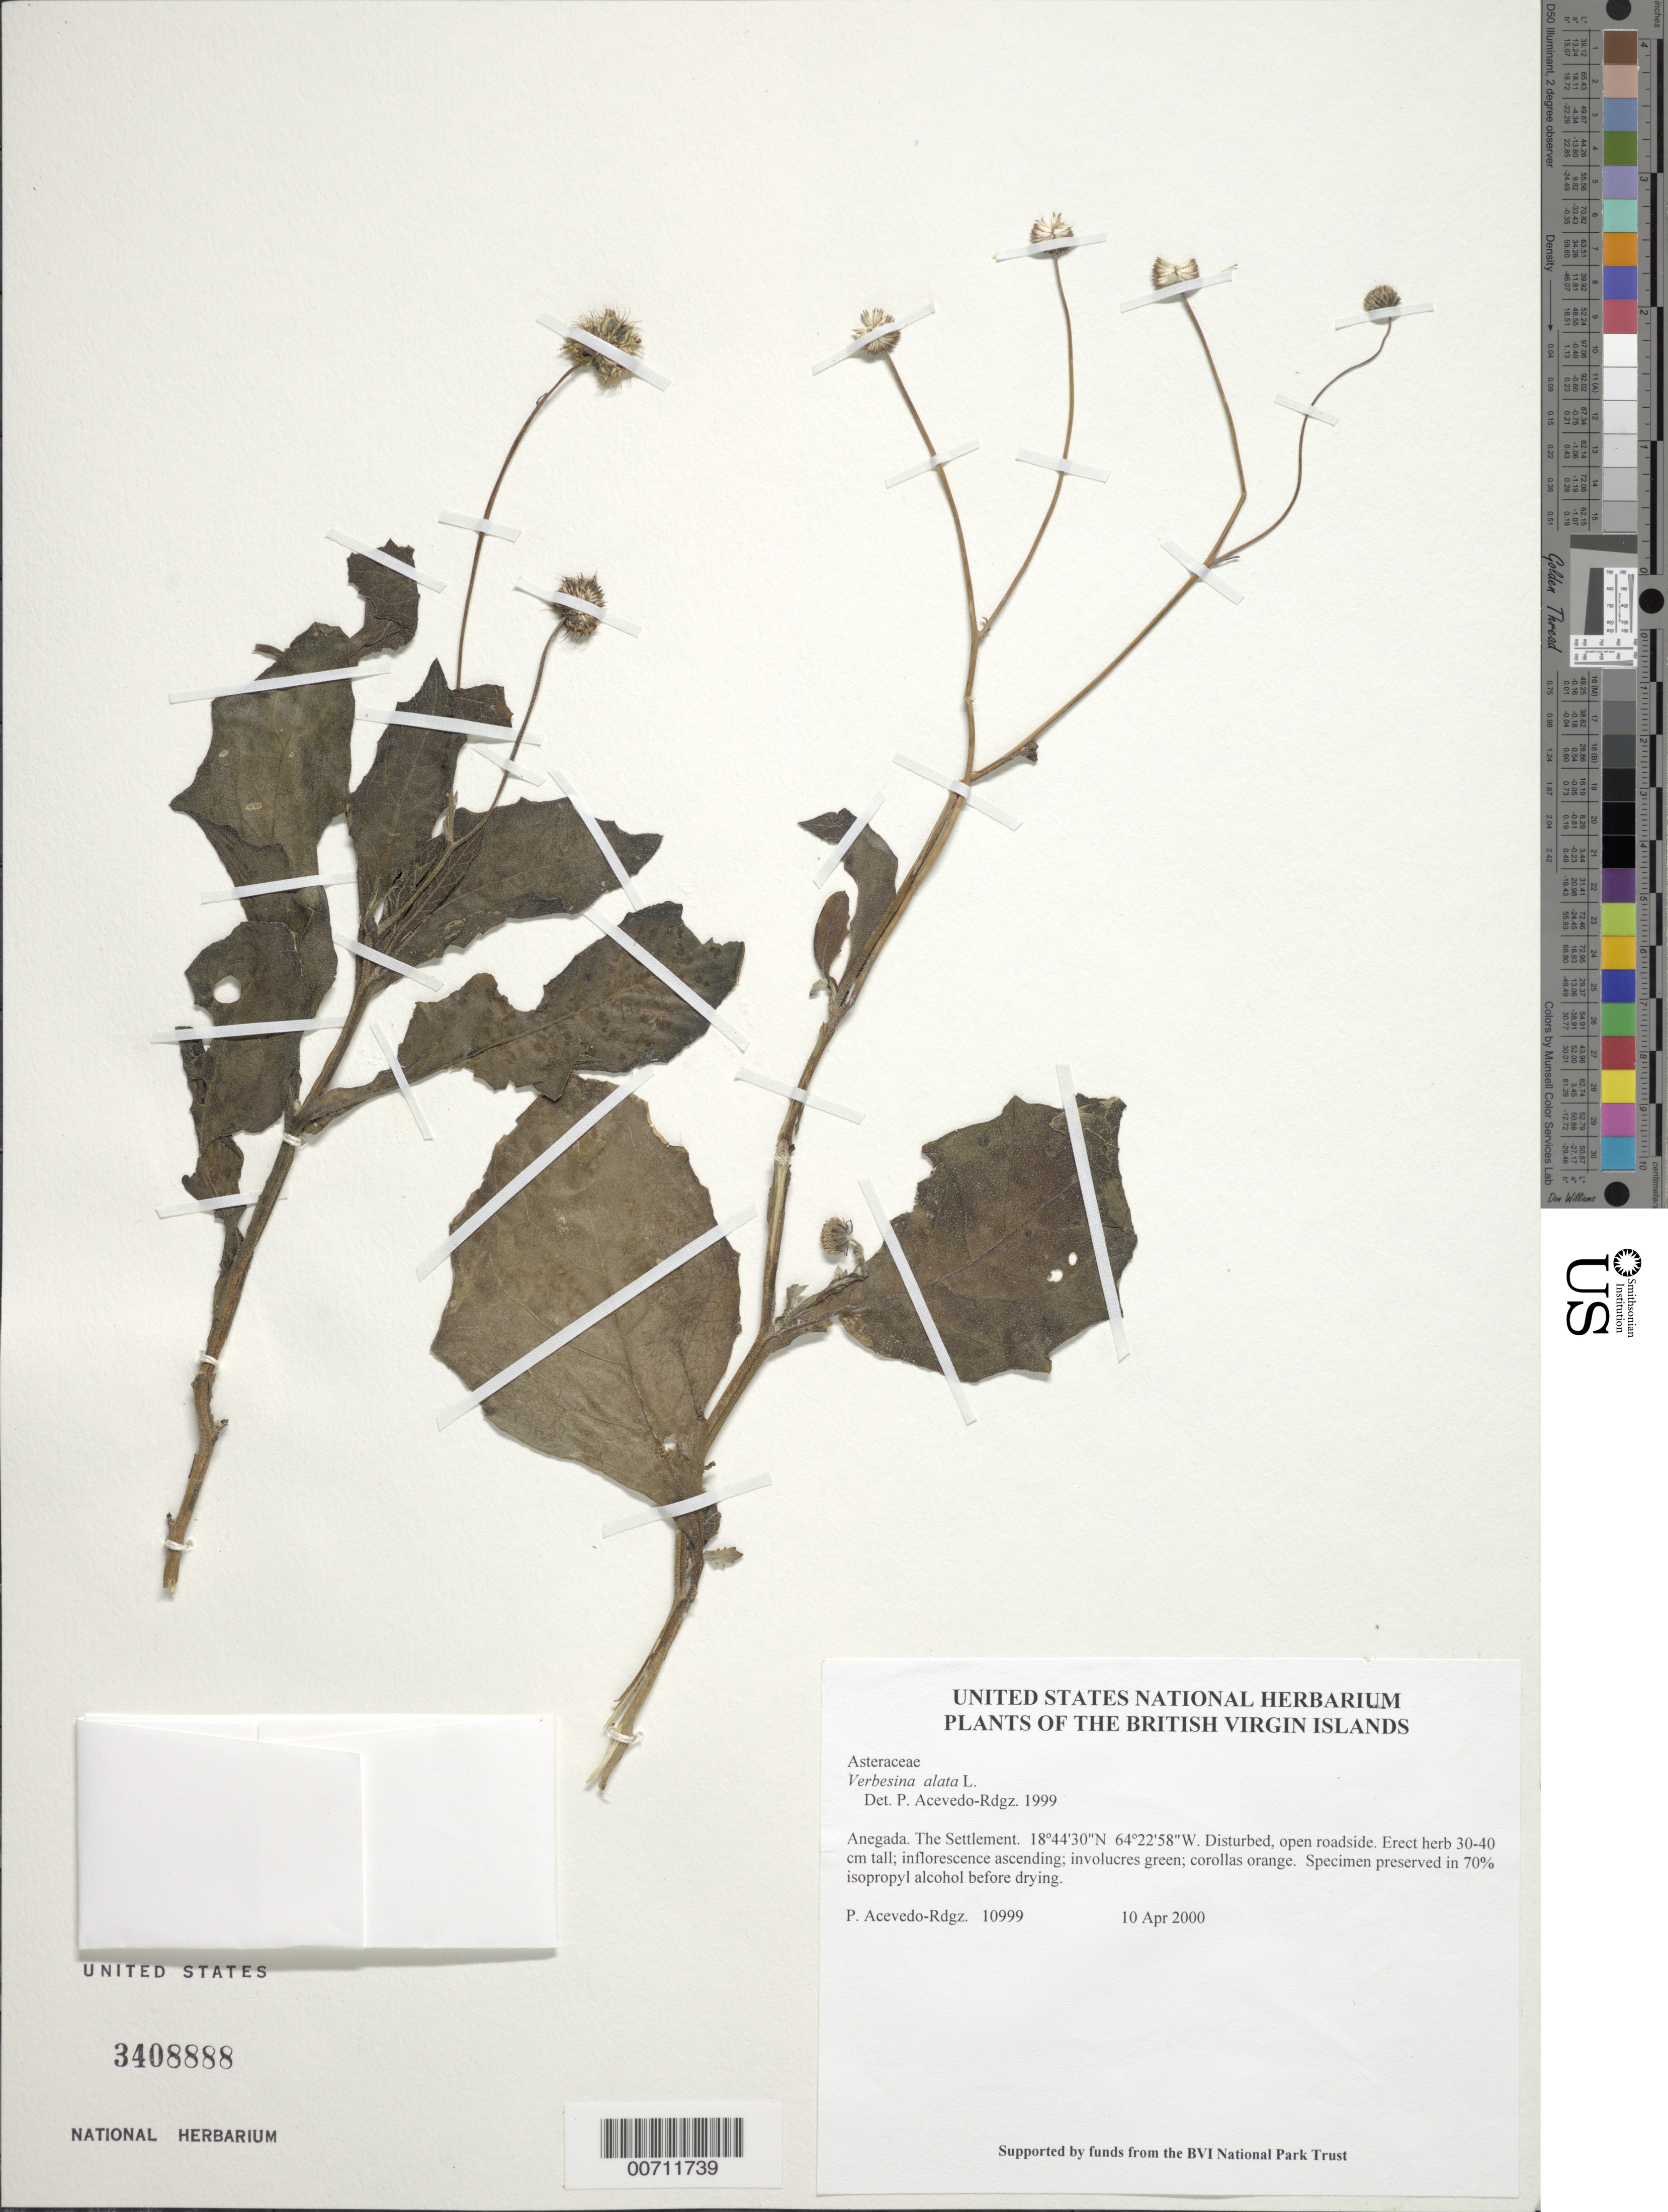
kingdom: Plantae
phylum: Tracheophyta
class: Magnoliopsida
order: Asterales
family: Asteraceae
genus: Verbesina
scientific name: Verbesina alata var. alata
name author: L.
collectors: P. Acevedo-Rodr.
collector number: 10999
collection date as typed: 10 Apr 2000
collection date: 2000-04-10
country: British Virgin Islands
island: Anegada I.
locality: The Settlement.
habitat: Disturbed, open roadside.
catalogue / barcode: US 3408888